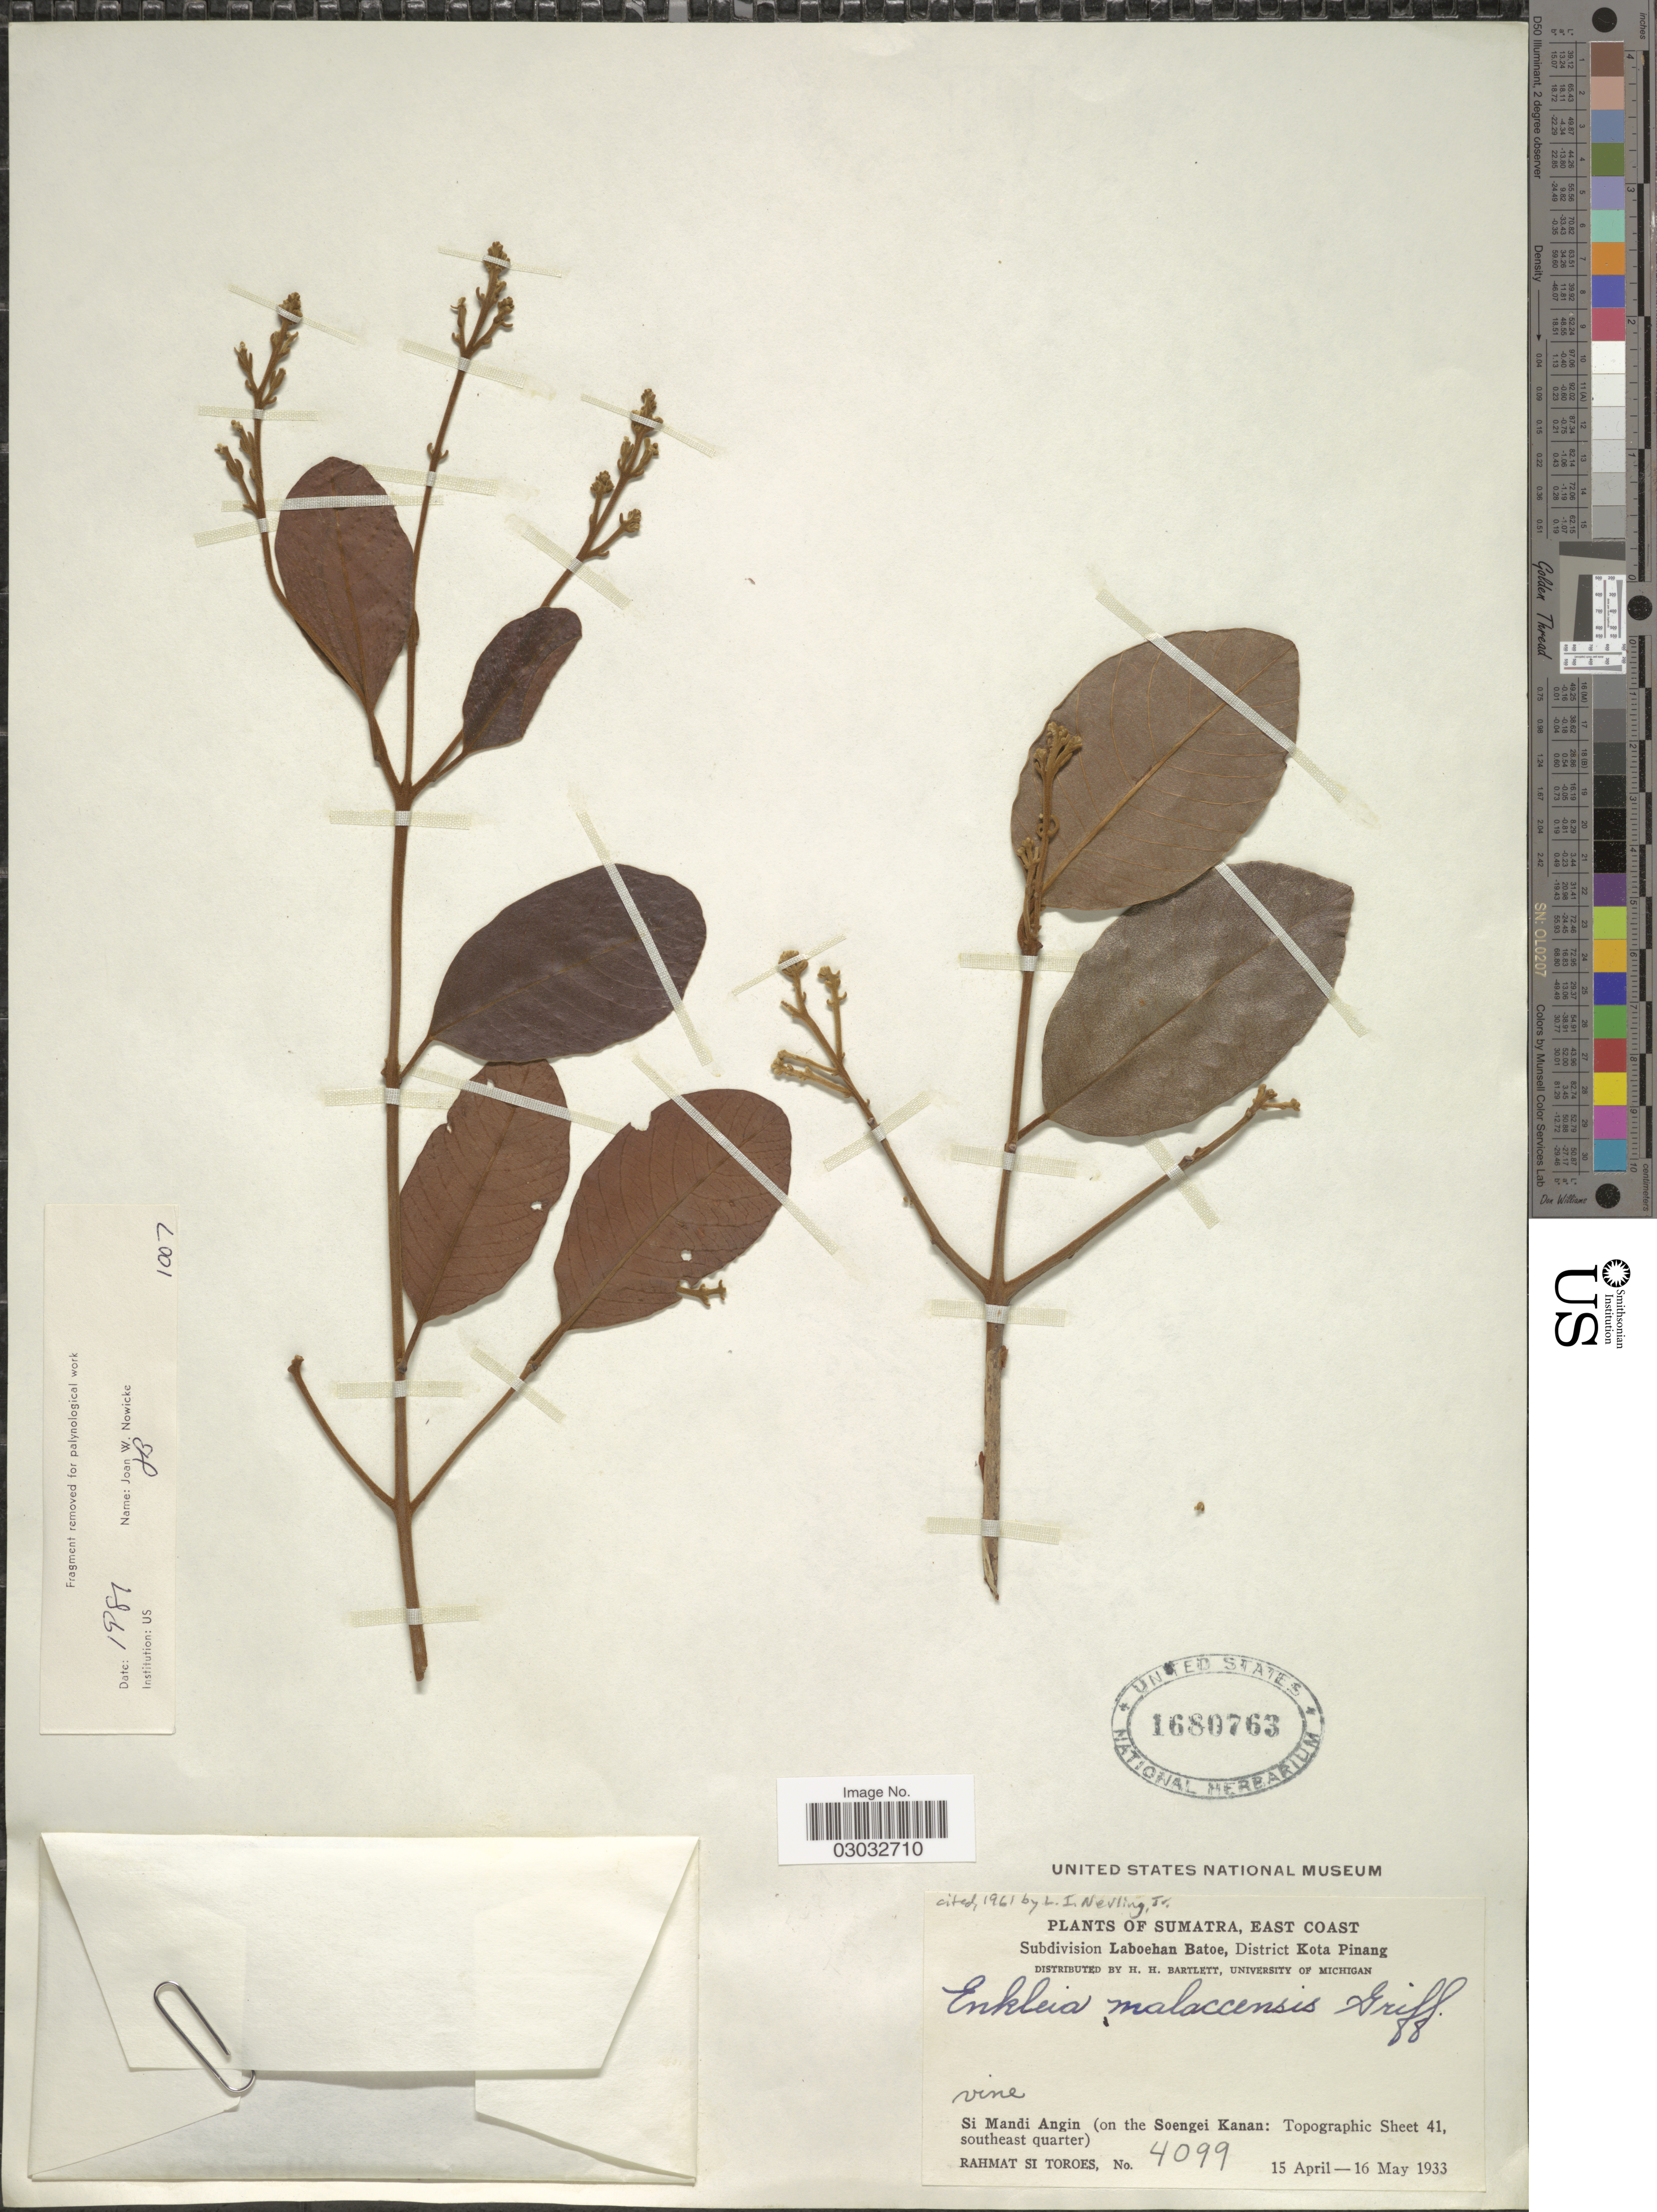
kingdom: Plantae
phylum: Tracheophyta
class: Magnoliopsida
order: Malvales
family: Thymelaeaceae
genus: Enkleia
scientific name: Enkleia malaccensis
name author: Griff.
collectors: Rahmat Si Boeea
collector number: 4099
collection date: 1933-04-15/1933-05-16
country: Indonesia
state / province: Sumatra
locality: East Coast. Subdivision Laboehan Batoe, District Kota Pinang. Si Mandi Angin (on the Soengei Kanan: Topographic Sheet 41, southeast quarter).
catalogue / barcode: US 1680763